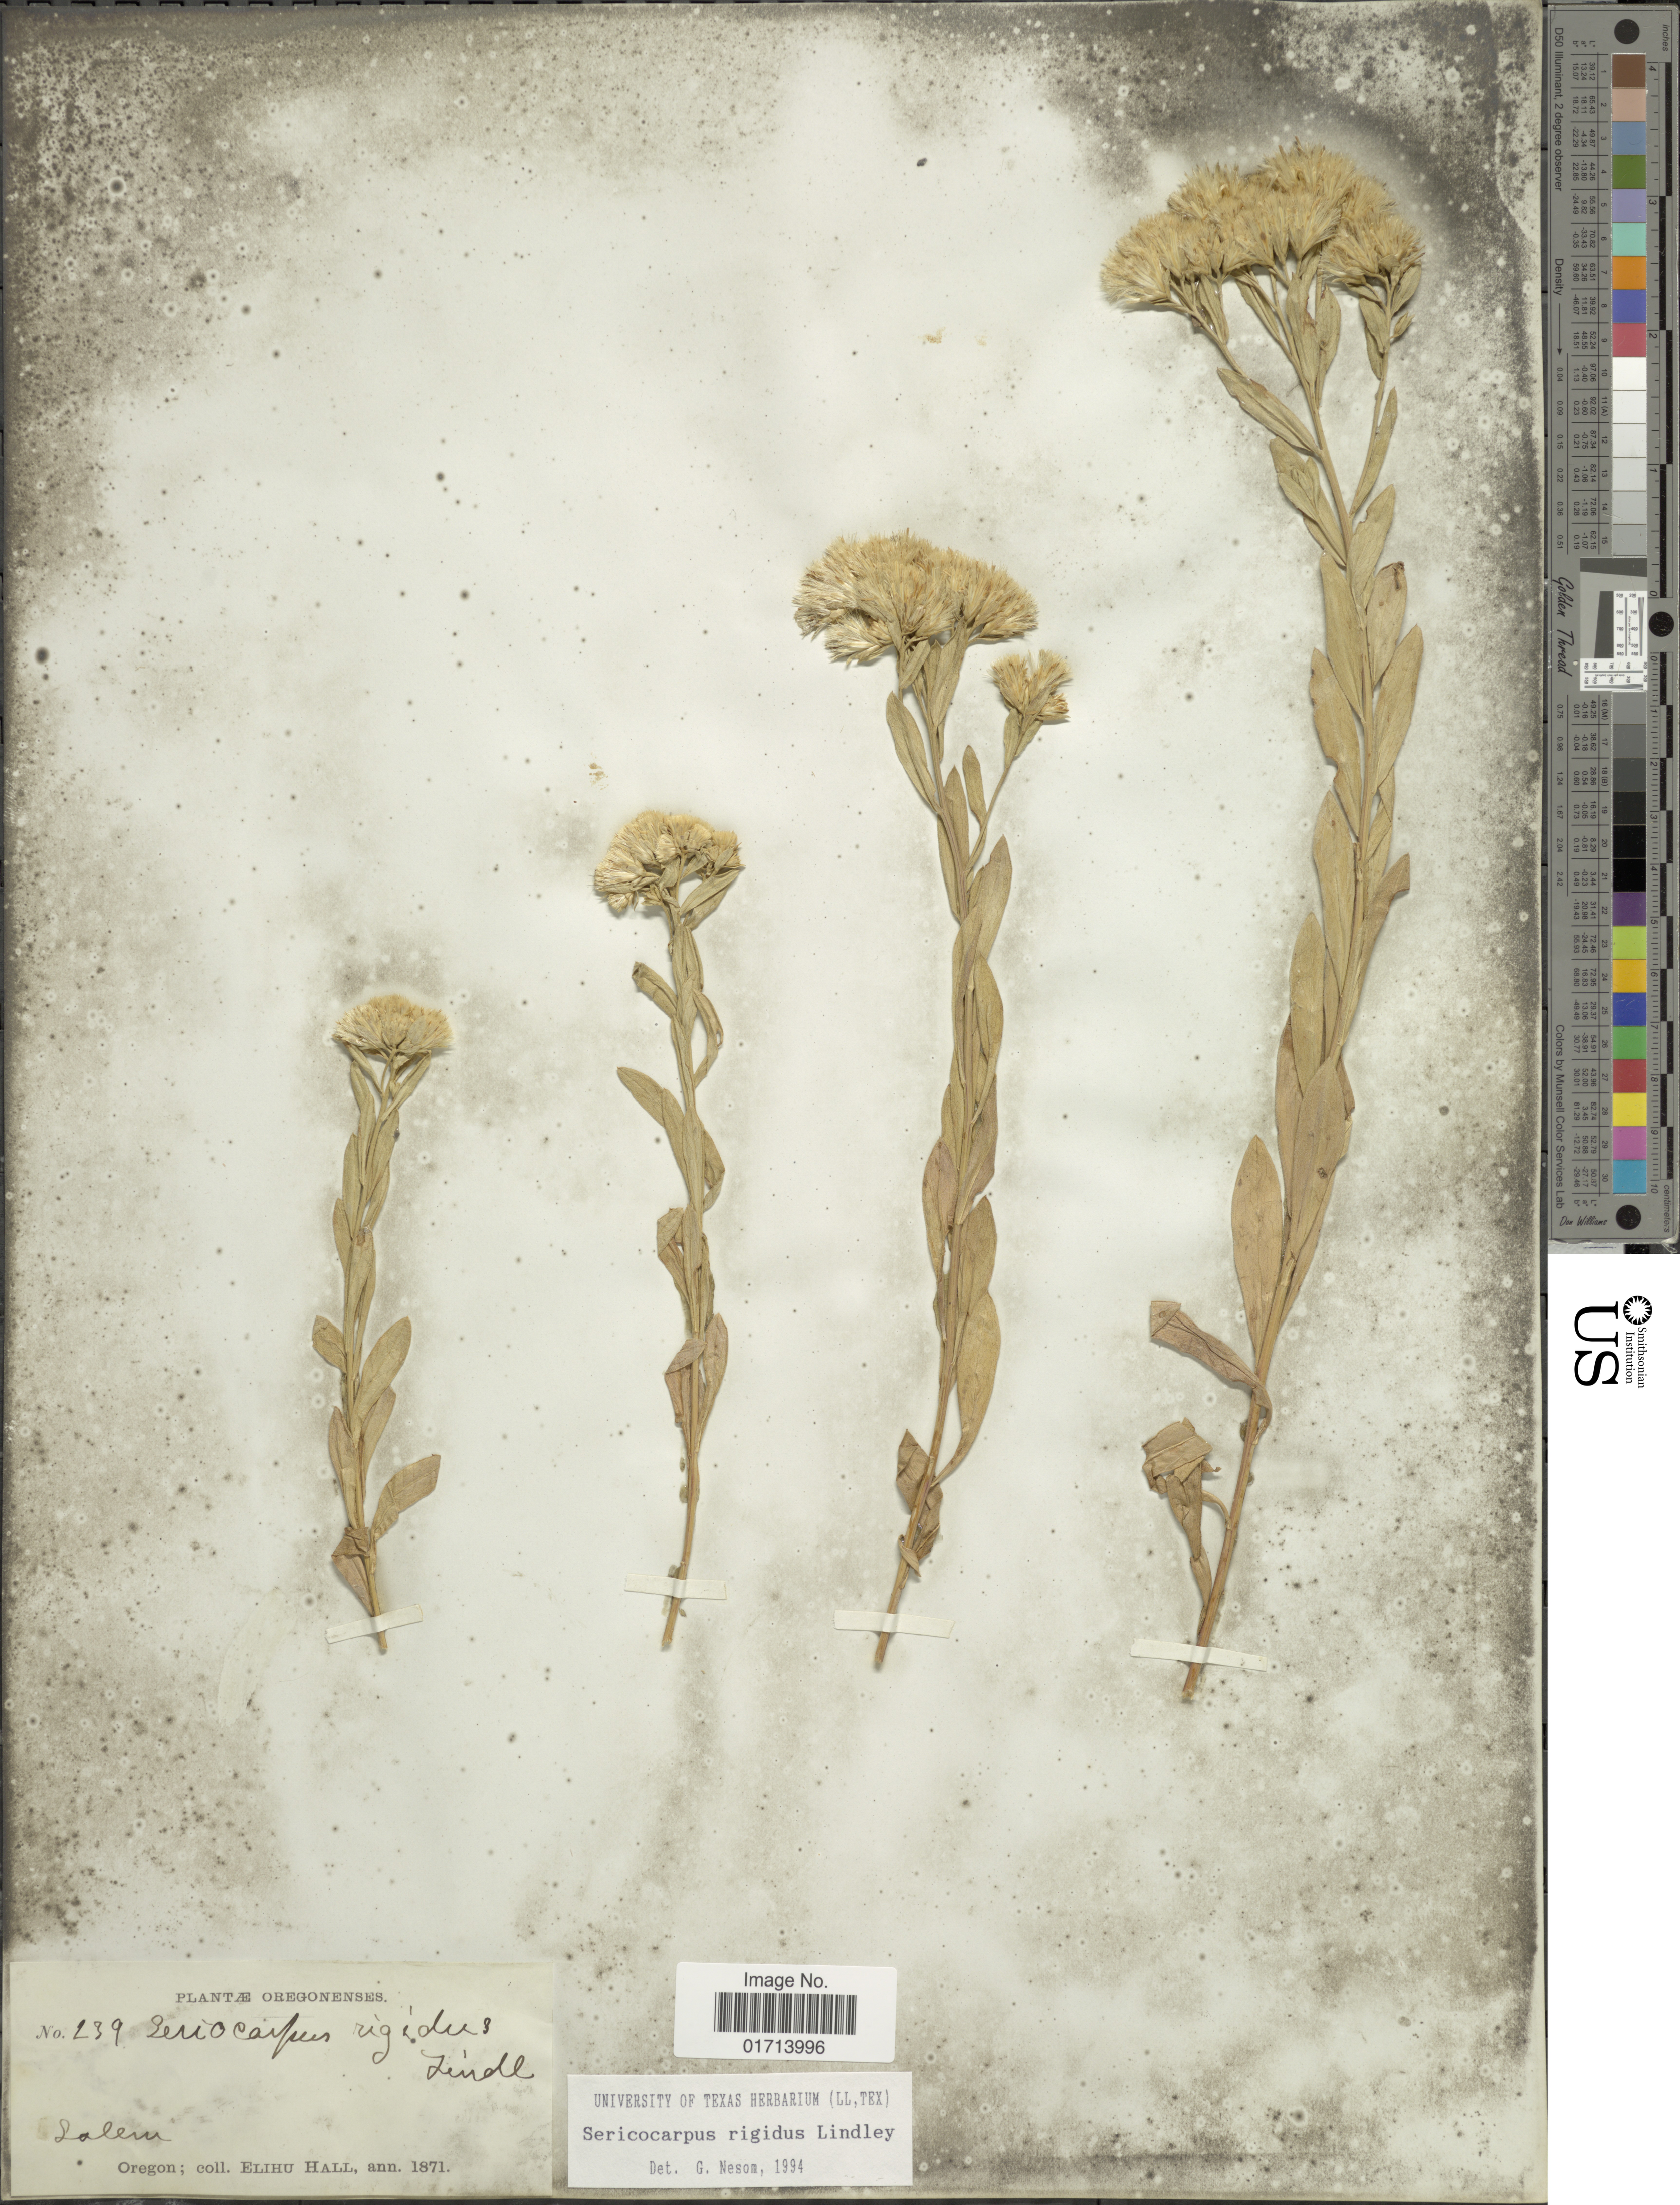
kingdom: Plantae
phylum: Tracheophyta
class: Magnoliopsida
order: Asterales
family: Asteraceae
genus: Sericocarpus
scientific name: Sericocarpus rigidus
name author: (Müll. Arg.) Müll. Arg.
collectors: E. Hall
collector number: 239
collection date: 1871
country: United States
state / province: Oregon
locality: Oregonenses, Salem